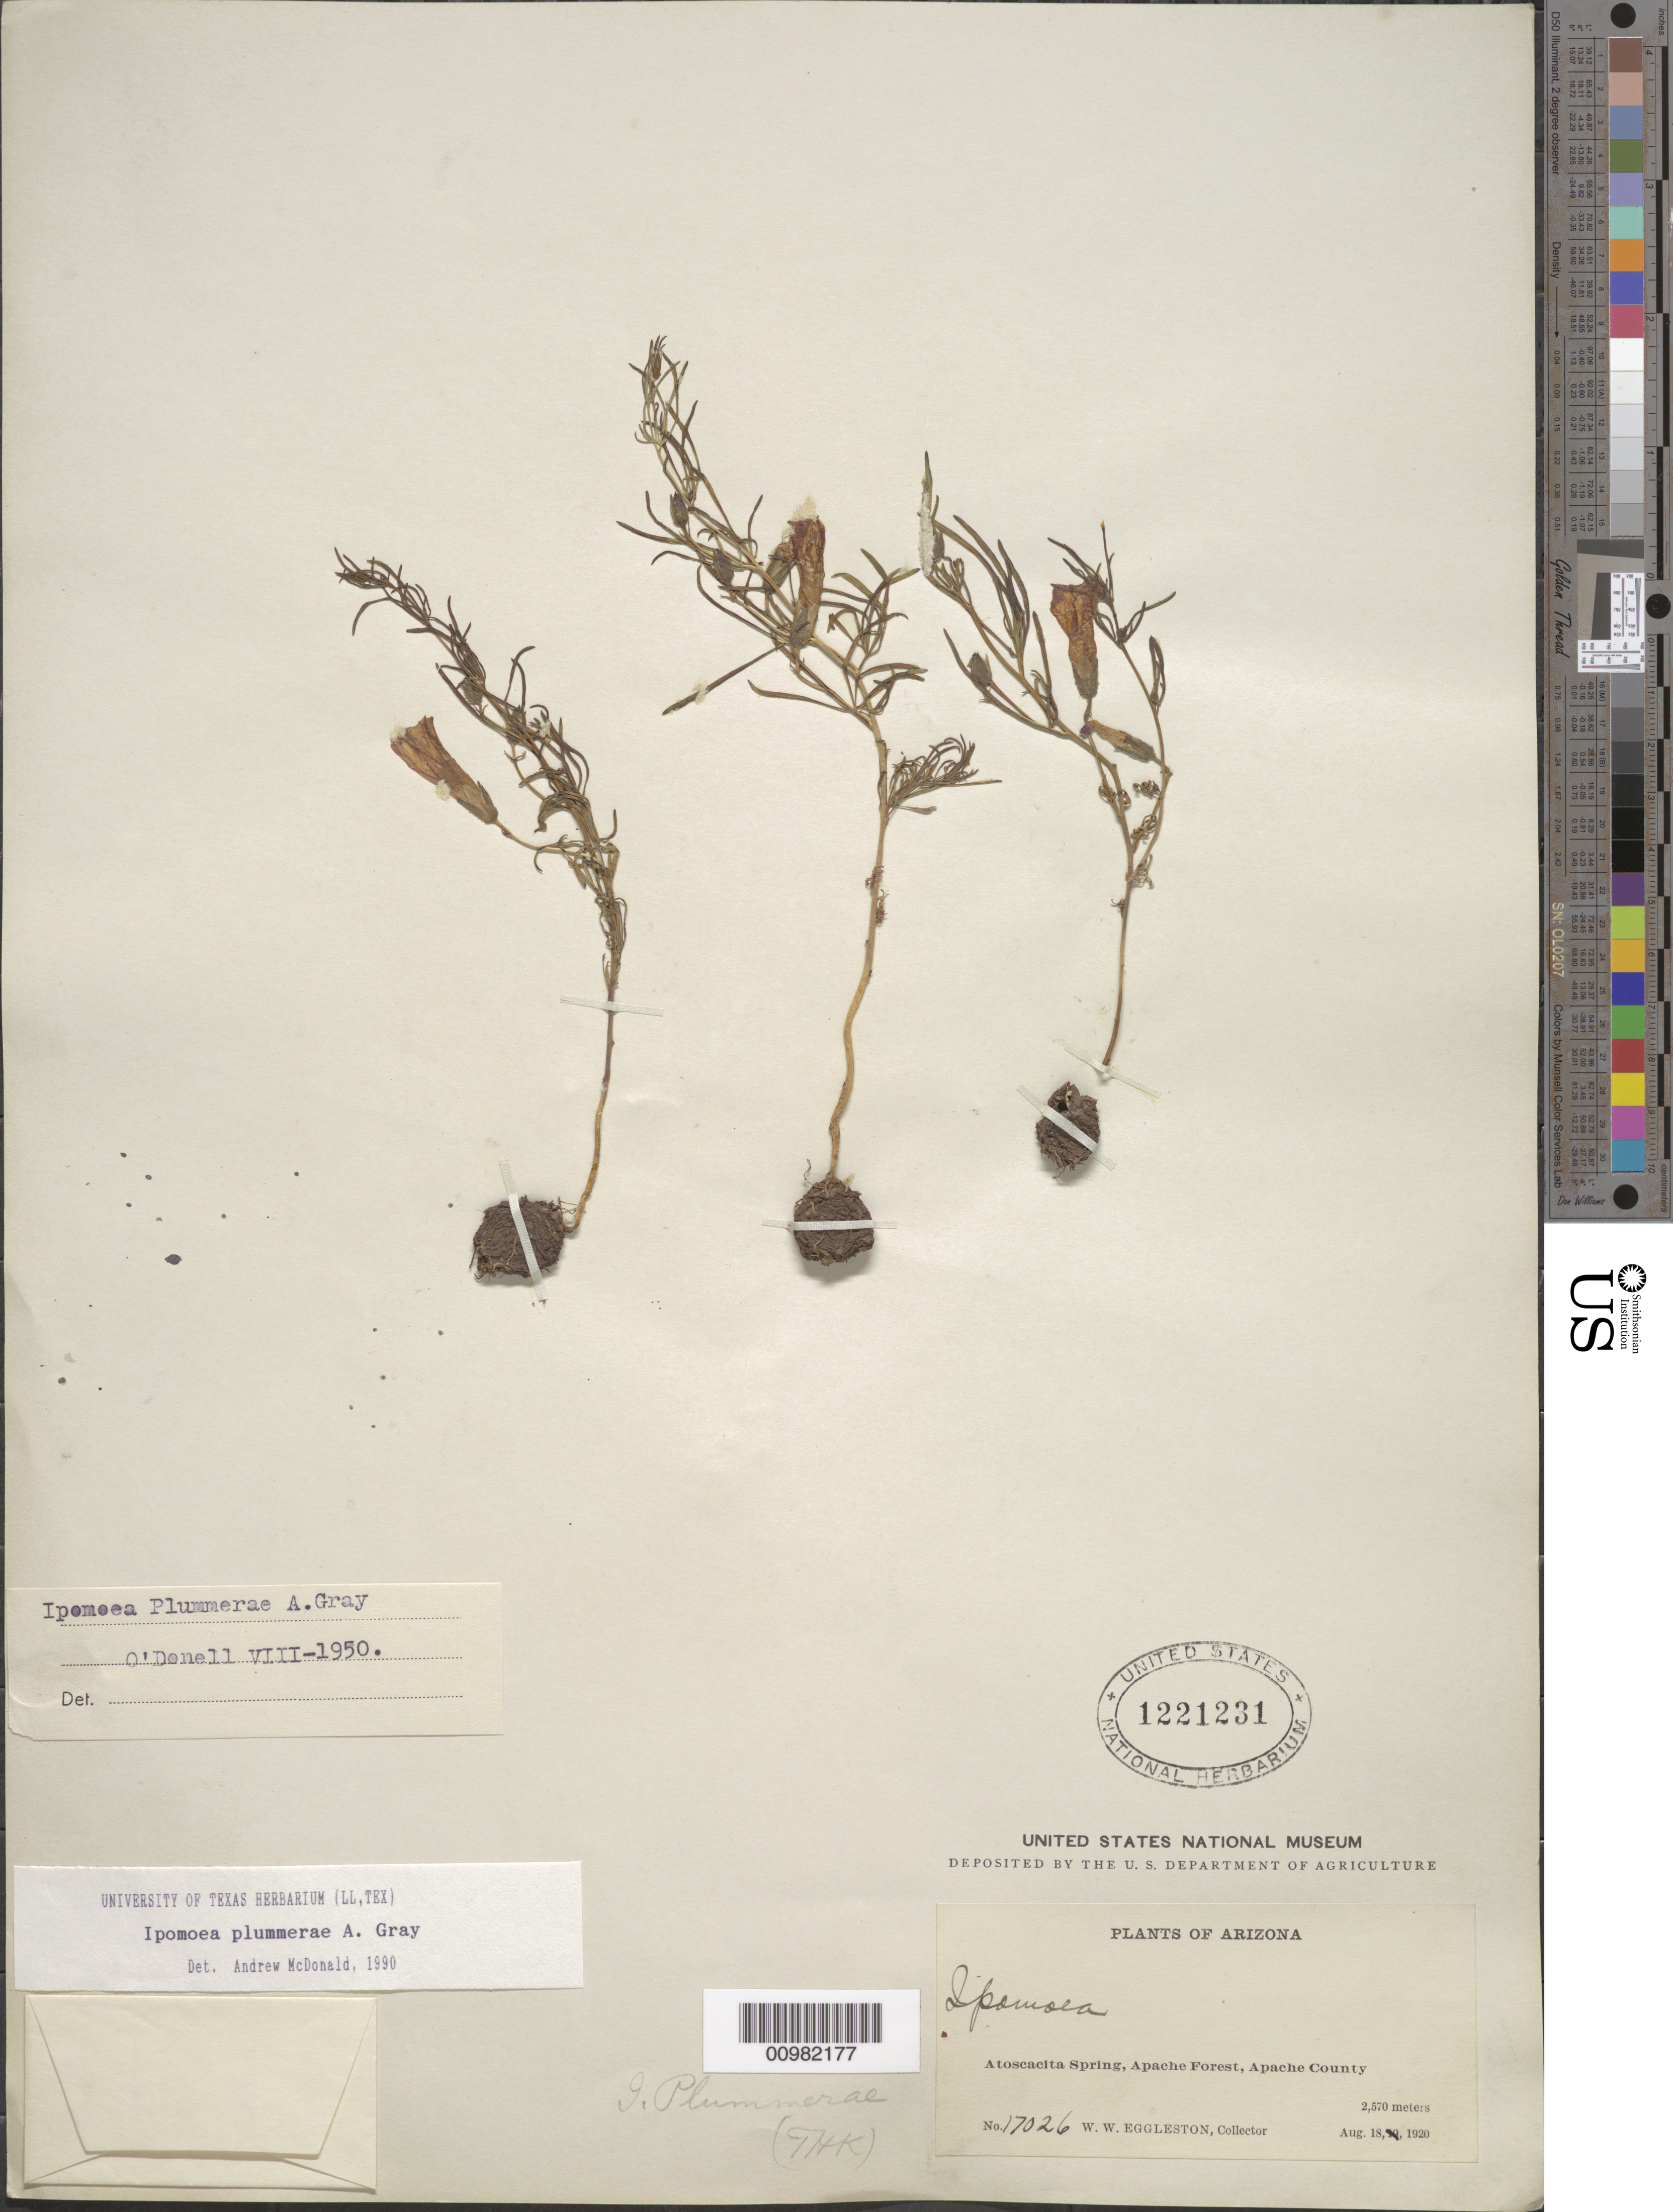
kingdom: Plantae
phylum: Tracheophyta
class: Magnoliopsida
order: Solanales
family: Convolvulaceae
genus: Ipomoea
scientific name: Ipomoea plummerae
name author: A. Gray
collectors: W. W. Eggleston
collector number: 17026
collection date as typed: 18 Aug 1920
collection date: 1920-08-18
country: United States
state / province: Arizona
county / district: Apache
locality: Apache Forest; Atoscacita Spring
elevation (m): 2570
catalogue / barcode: US 1221231